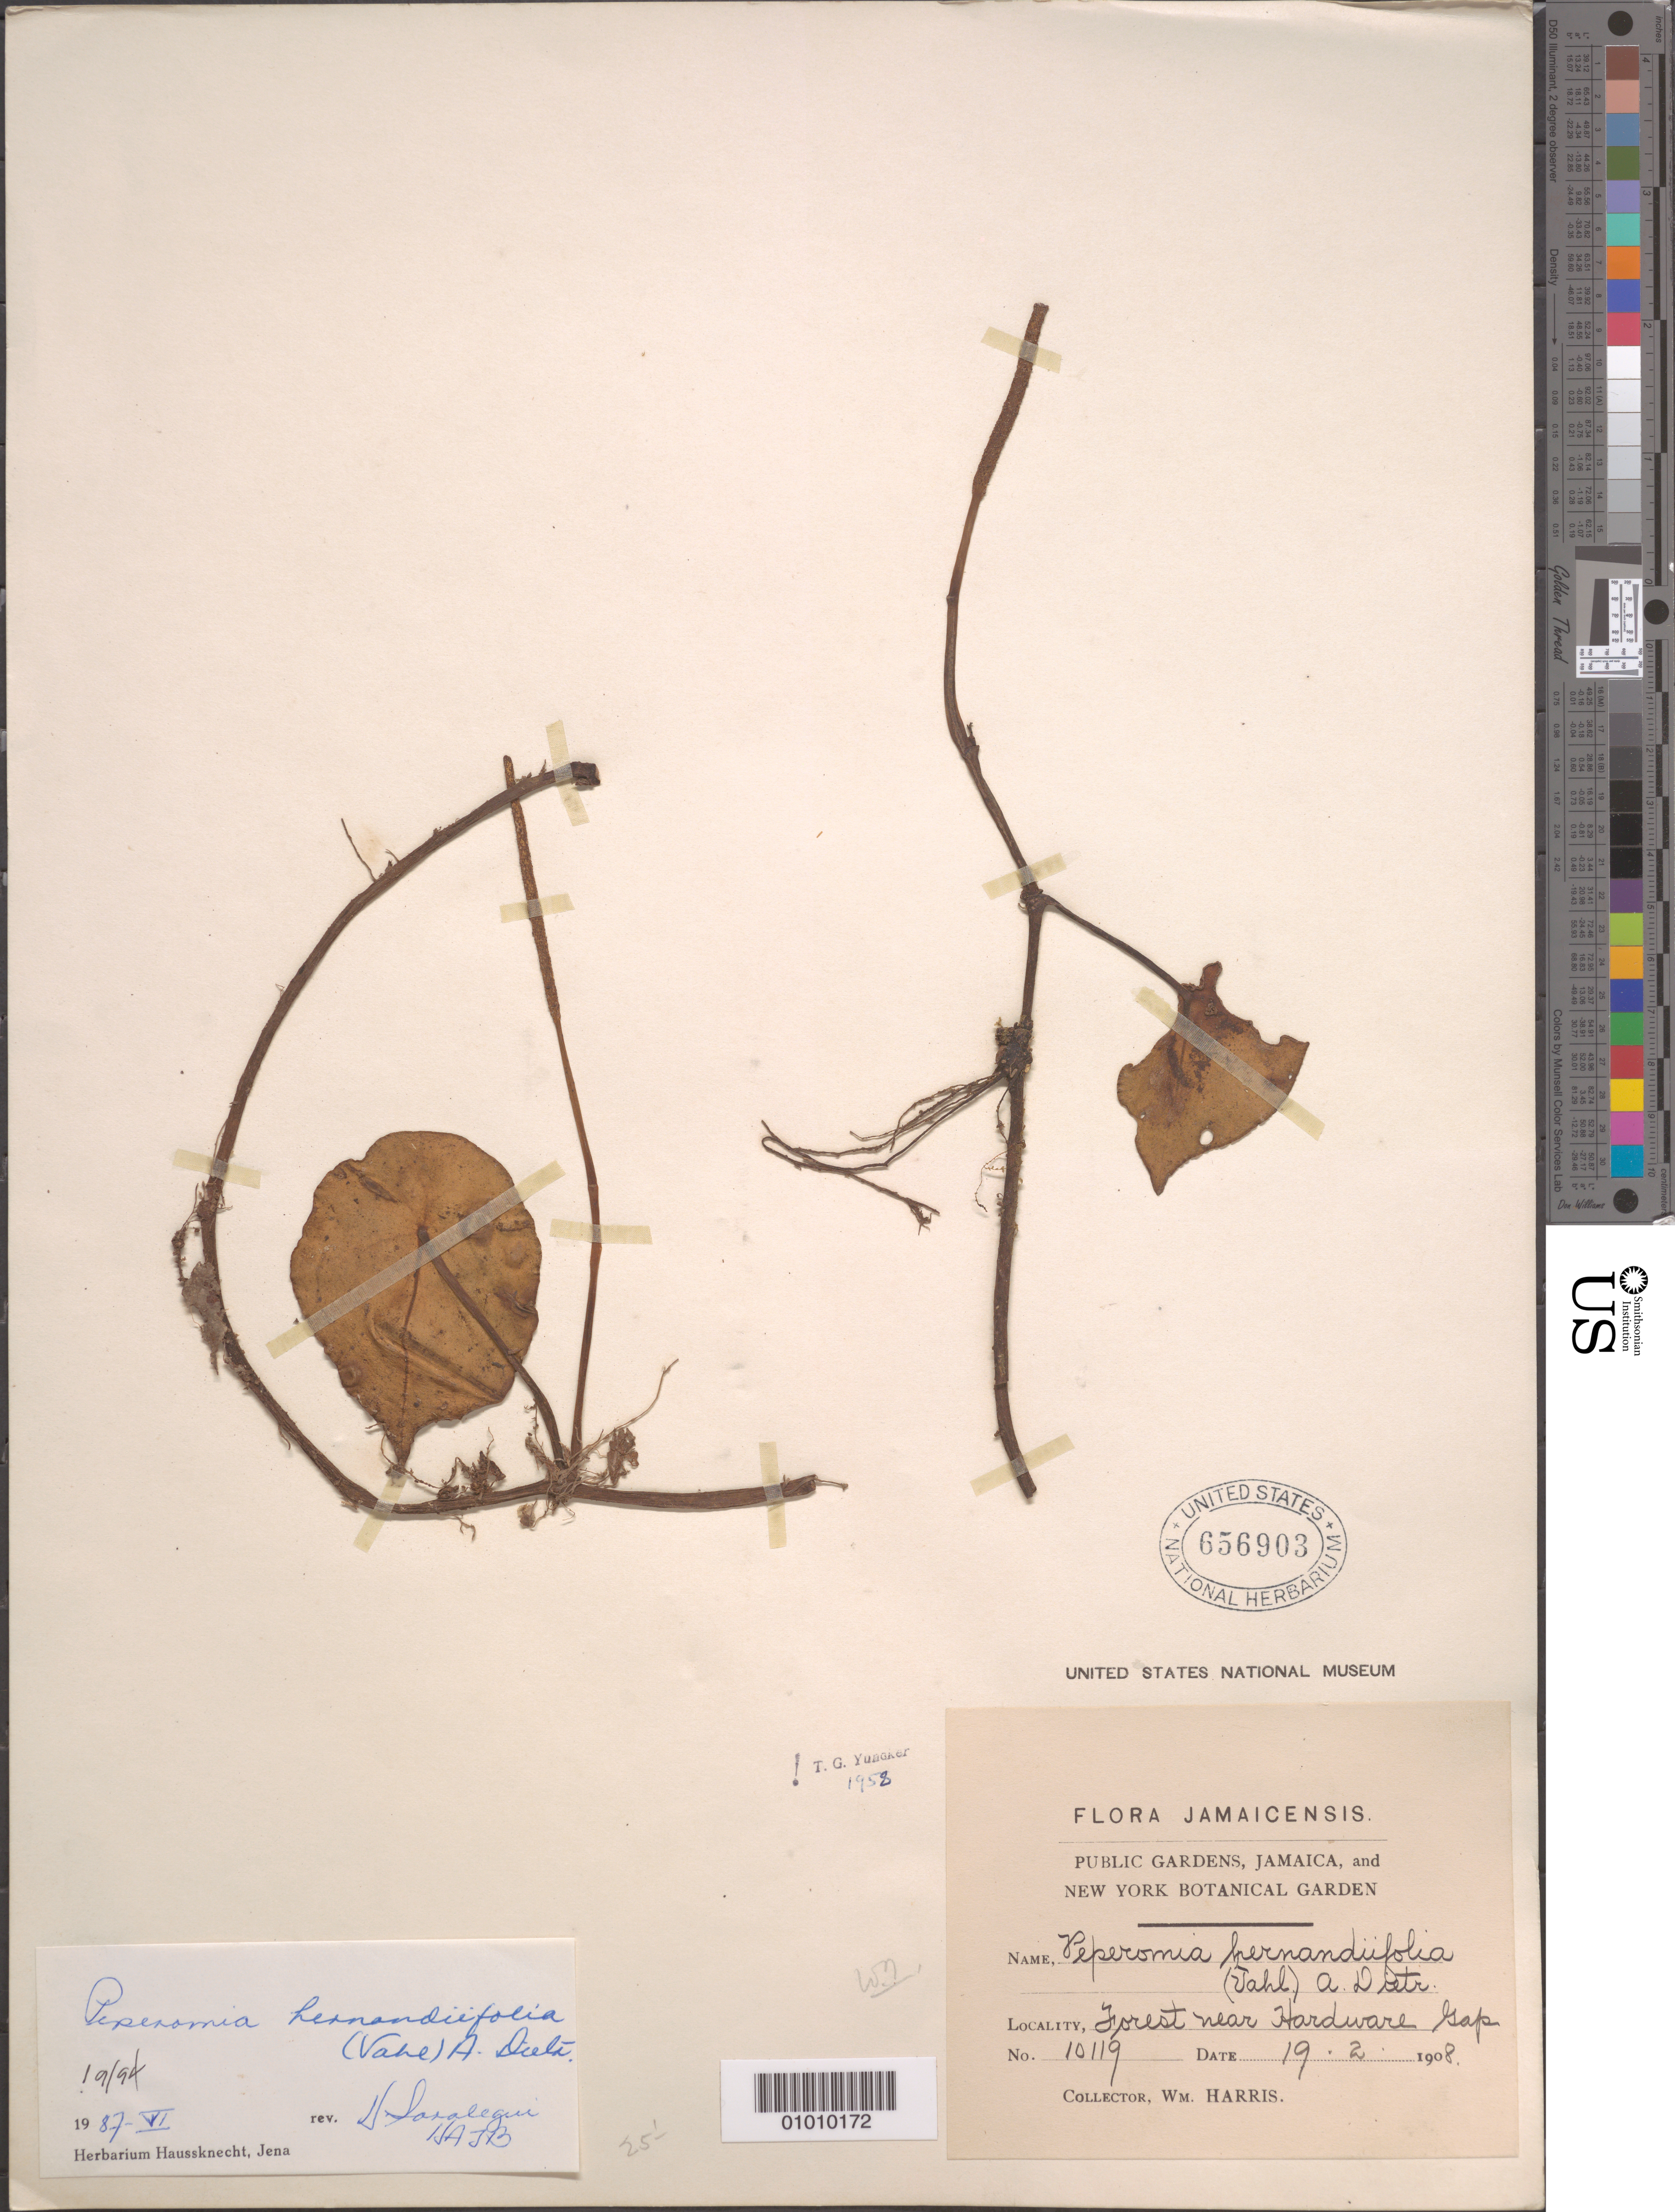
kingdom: Plantae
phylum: Tracheophyta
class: Magnoliopsida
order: Piperales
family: Piperaceae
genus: Peperomia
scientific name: Peperomia hernandiifolia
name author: (Vahl) A. Dietr.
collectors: W. Harris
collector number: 10119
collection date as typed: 19 Feb 1908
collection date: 1908-02-19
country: Jamaica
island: Jamaica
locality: Forest near Hardware Gap.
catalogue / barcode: US 656903